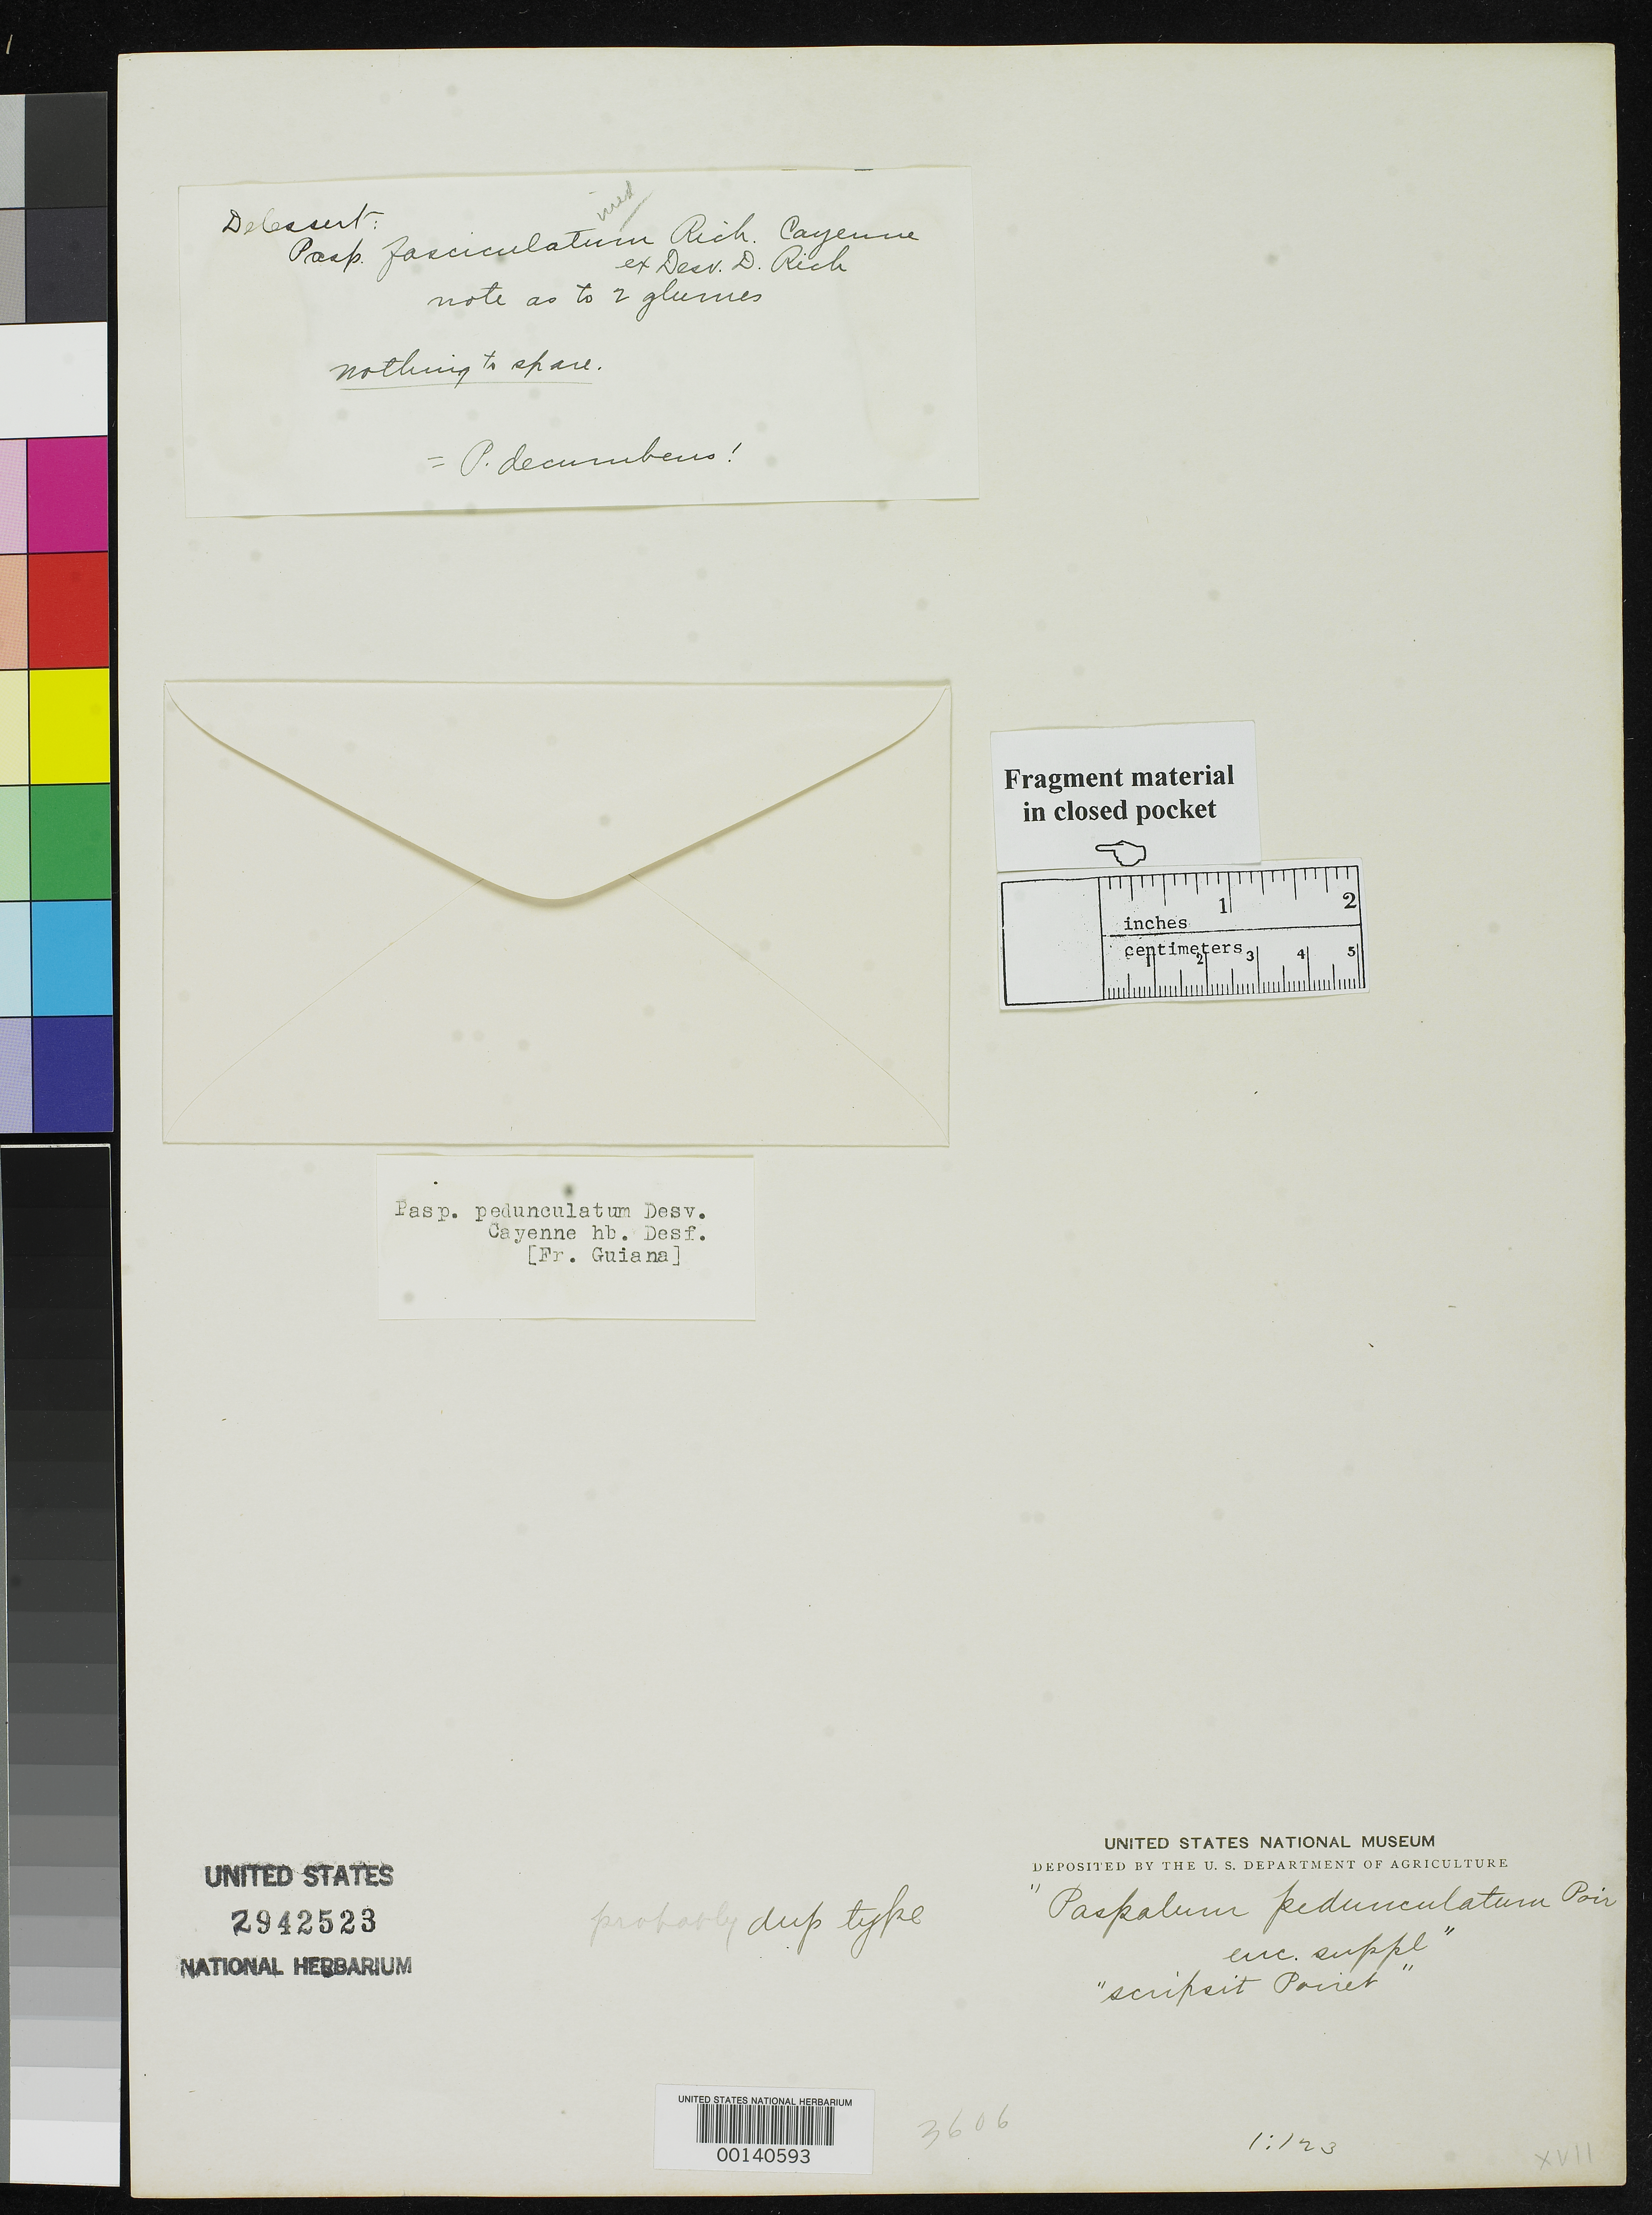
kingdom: Plantae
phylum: Tracheophyta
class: Liliopsida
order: Poales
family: Poaceae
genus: Paspalum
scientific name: Paspalum pedunculatum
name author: Poir. in Lam.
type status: Type Fragment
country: French Guiana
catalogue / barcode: US 2942523